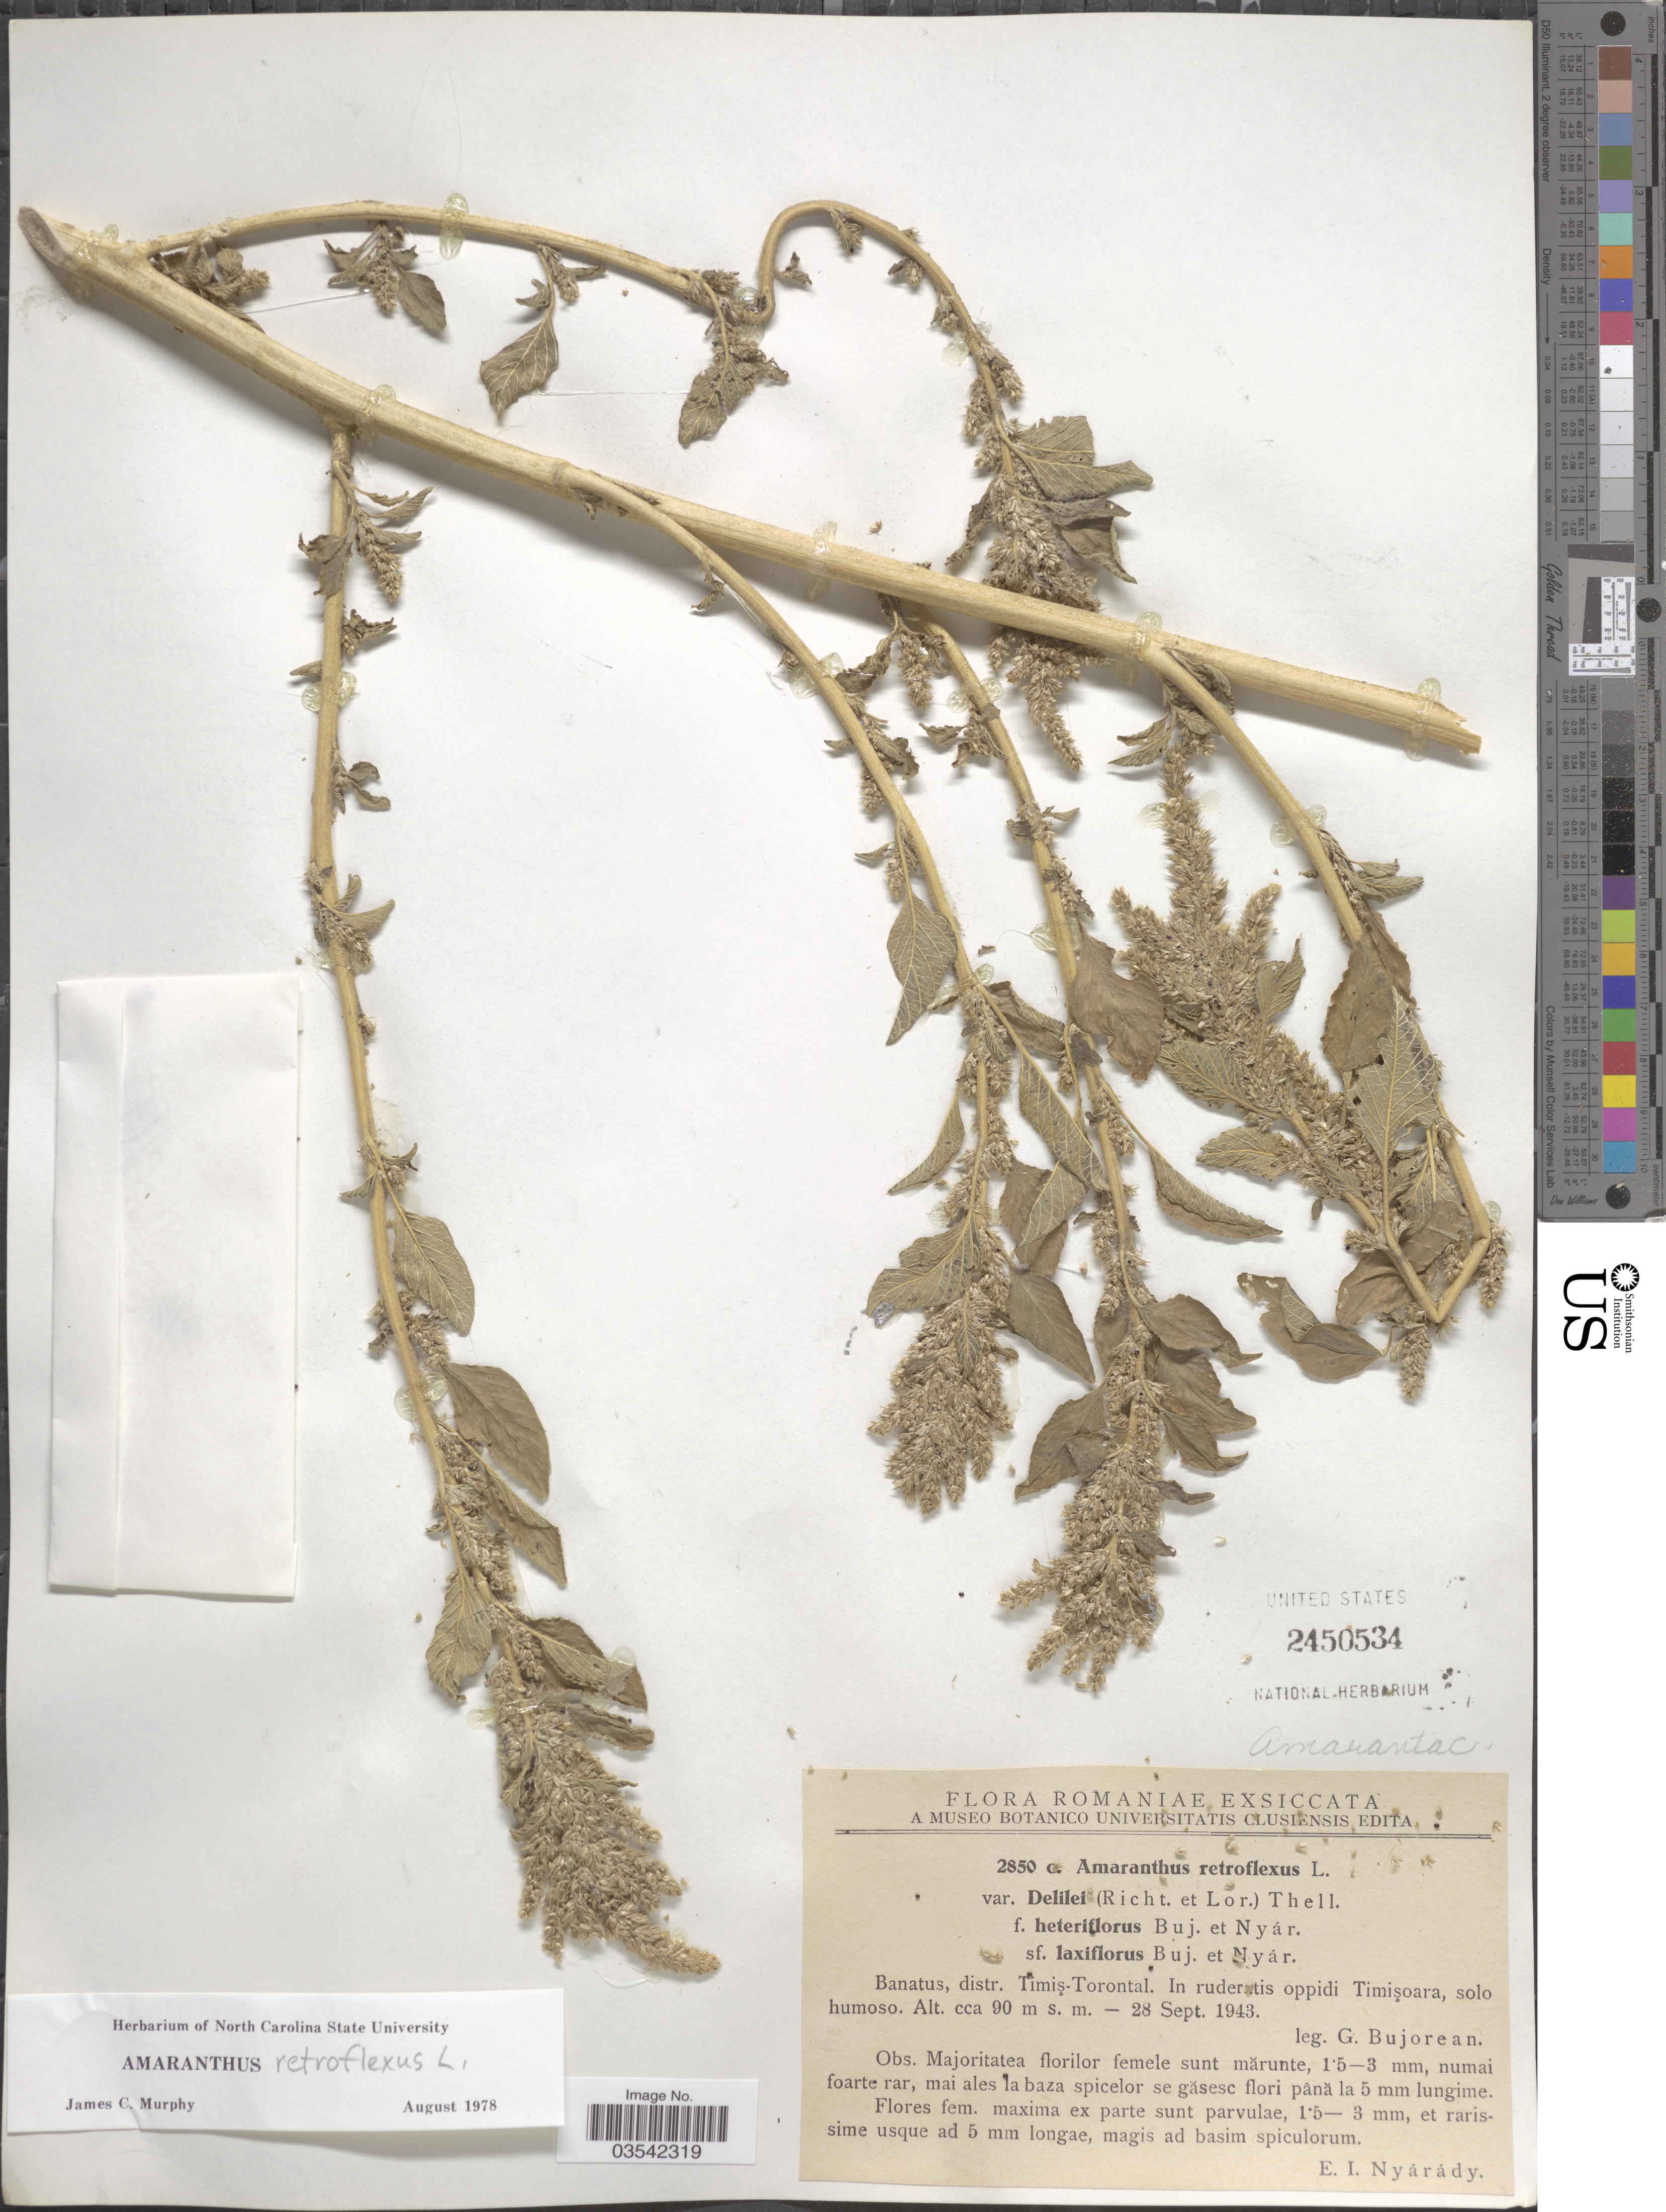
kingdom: Plantae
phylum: Tracheophyta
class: Magnoliopsida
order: Caryophyllales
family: Amaranthaceae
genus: Amaranthus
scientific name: Amaranthus retroflexus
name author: L.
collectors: G. Bujorean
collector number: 2850c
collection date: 1943-09-28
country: Romania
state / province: Timis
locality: Banatus, distr. Timiş-Torontal. In ruderatis oppidi Timişoara, solo humoso.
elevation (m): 90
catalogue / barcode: US 2450534